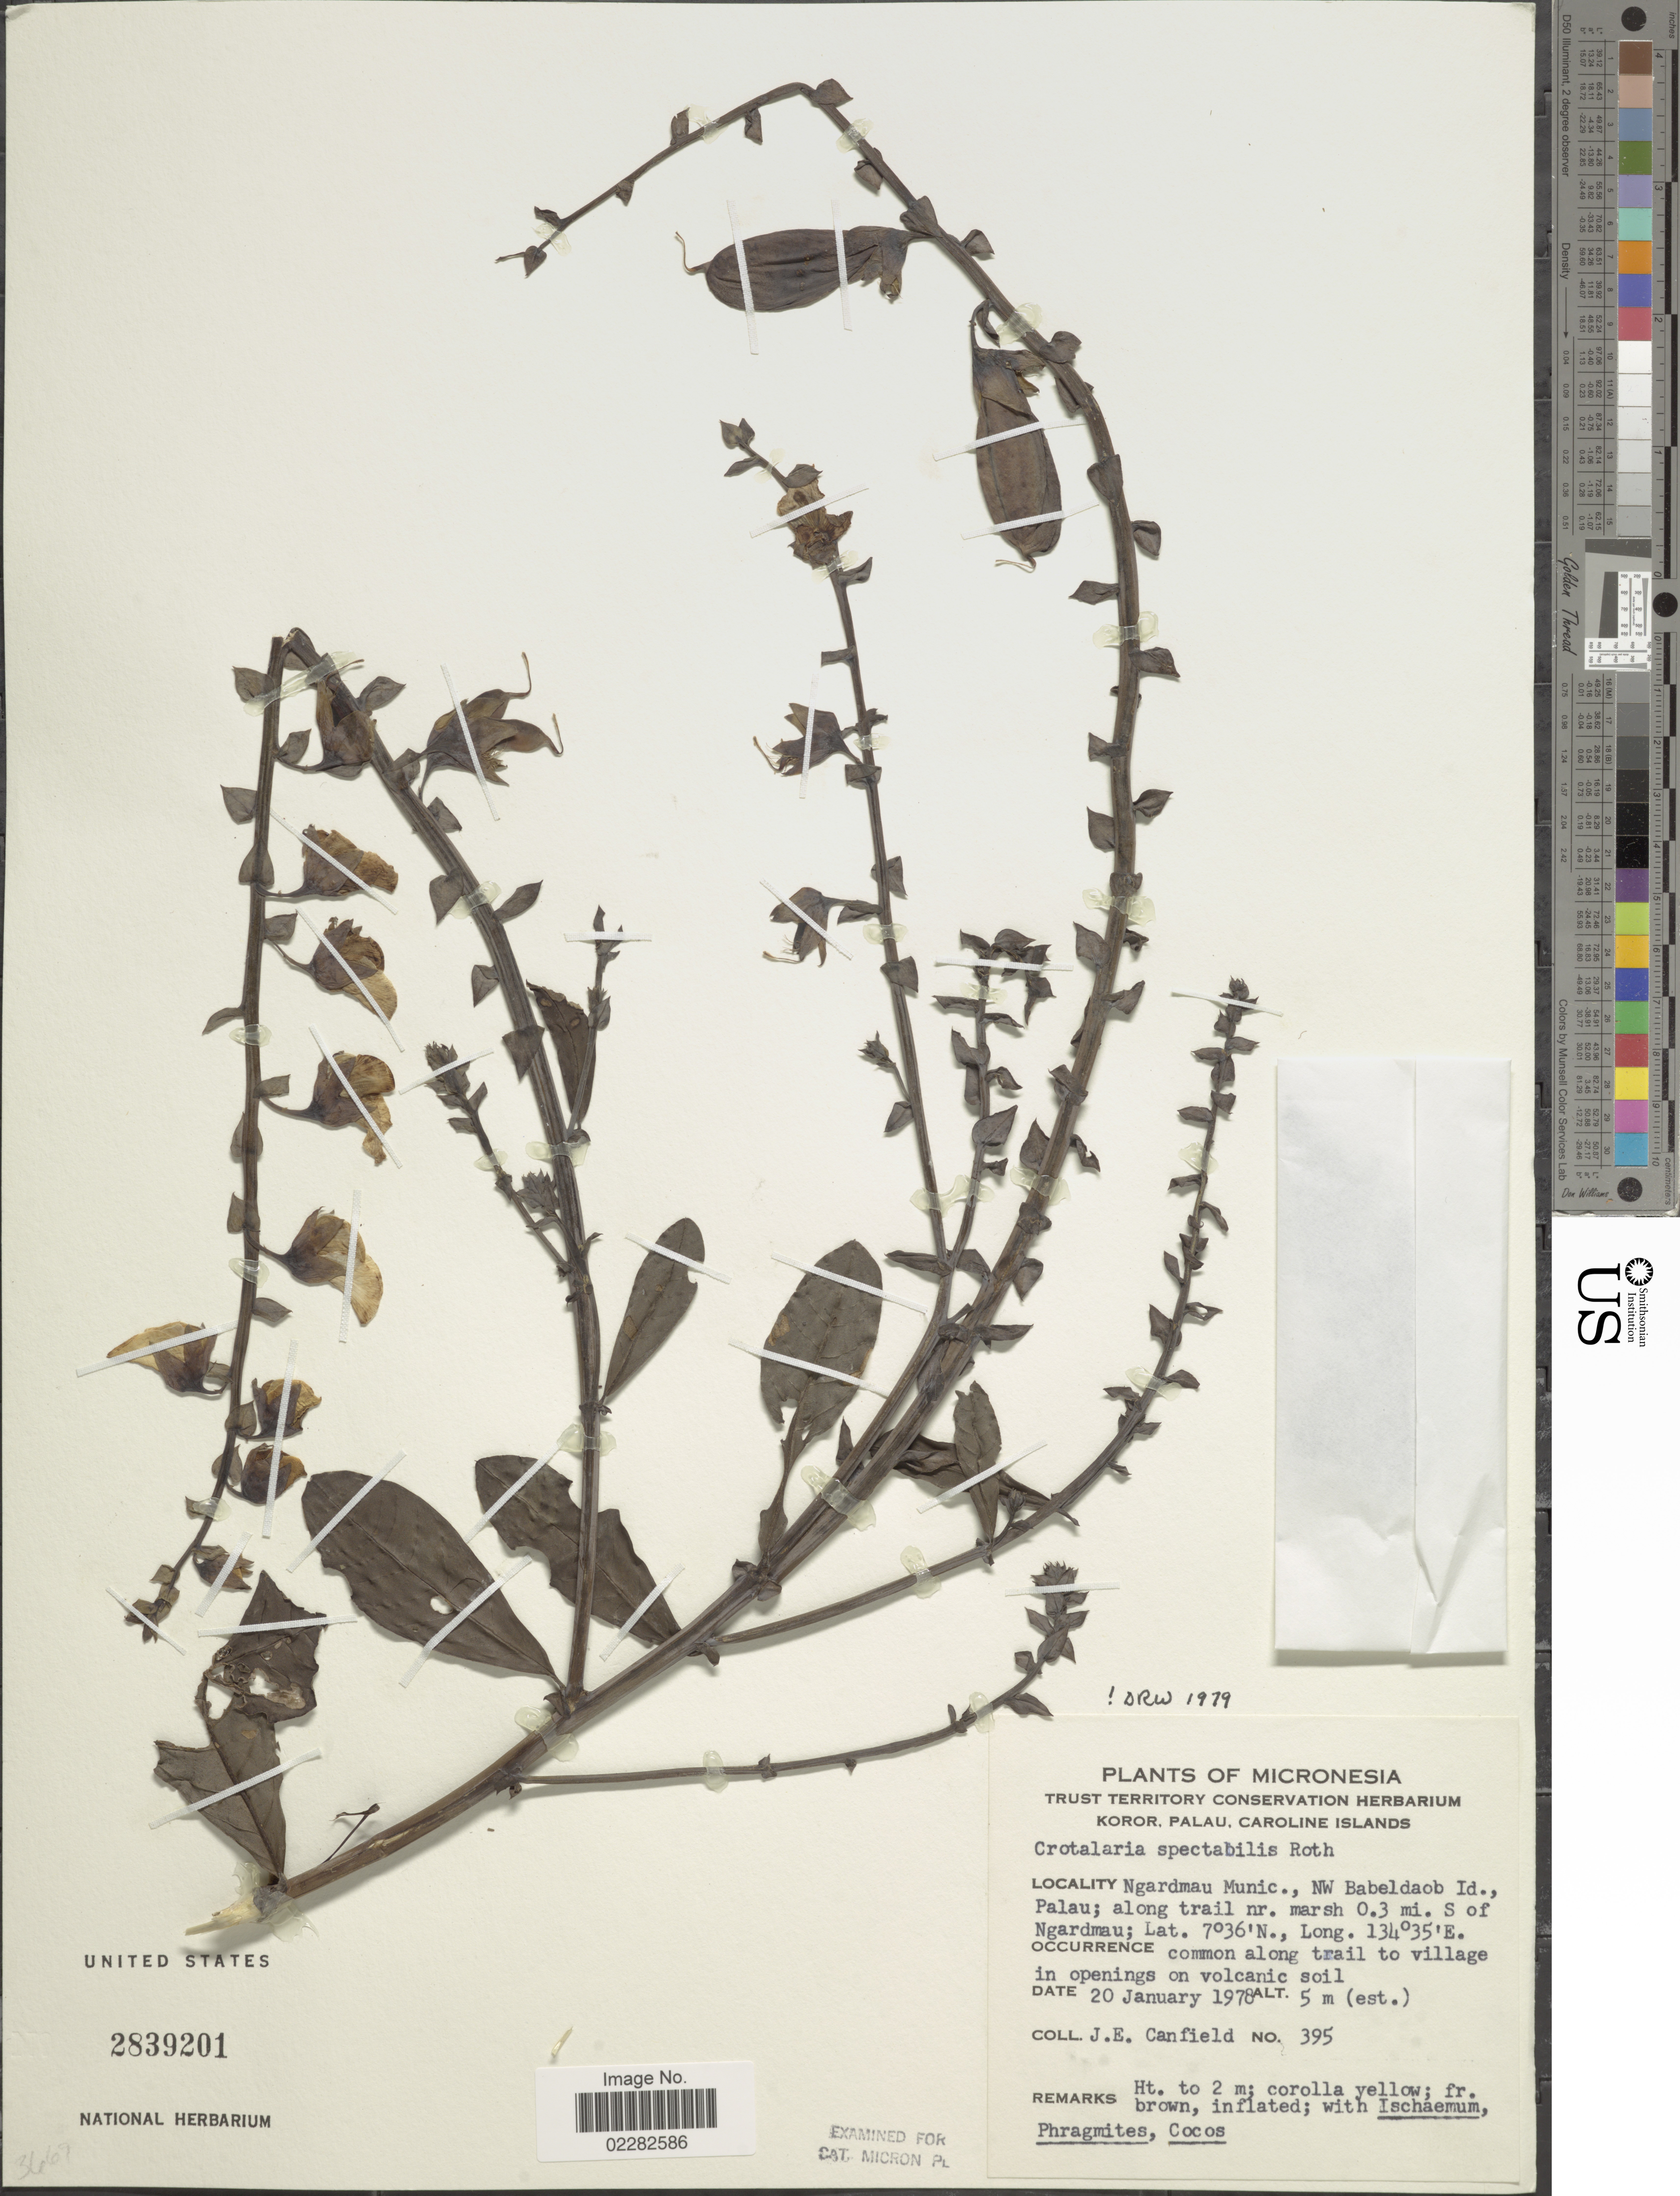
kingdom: Plantae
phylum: Tracheophyta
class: Magnoliopsida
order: Fabales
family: Fabaceae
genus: Crotalaria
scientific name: Crotalaria spectabilis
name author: Roth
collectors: J. E. Canfield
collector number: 395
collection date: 1978-01-20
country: Palau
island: Babeldaob [Babelthuap]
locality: Micronesia, Ngardmau Munic., NW babeldaob Id., Palau; along trail nr. marsh 0.3 mi. S of Ngardmau, common along trail to village.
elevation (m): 5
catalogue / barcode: US 2839201